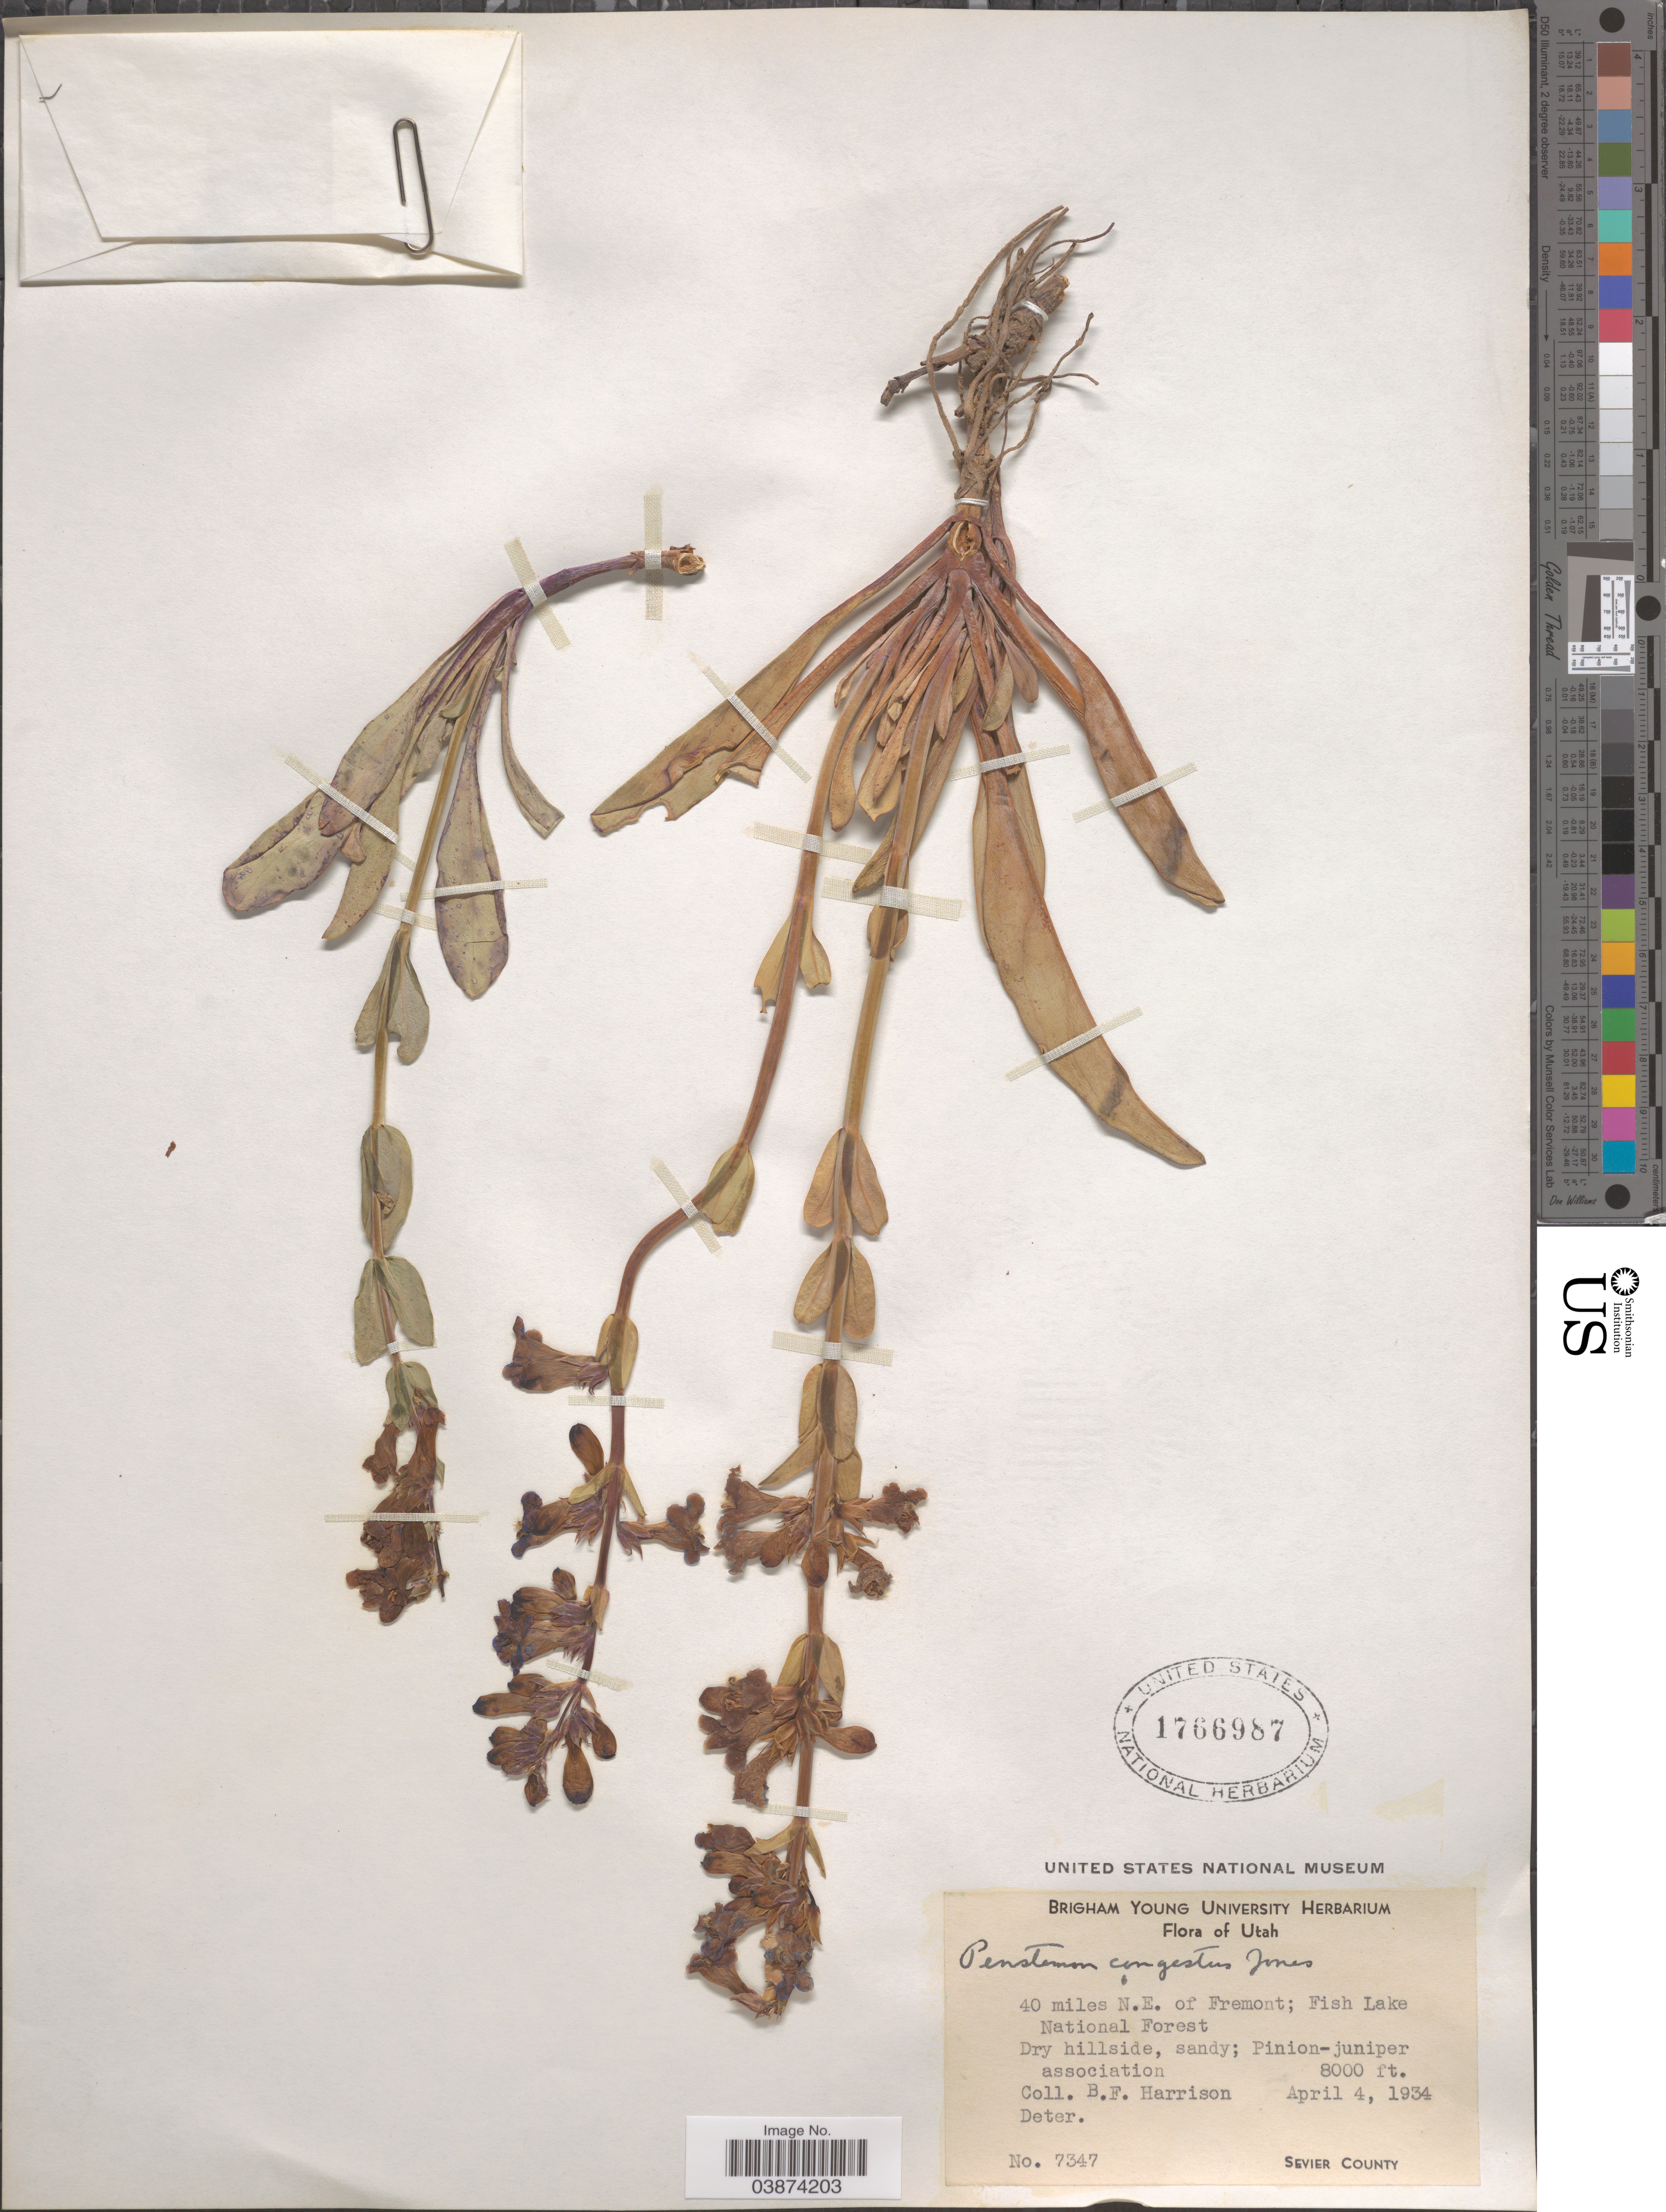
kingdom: Plantae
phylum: Tracheophyta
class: Magnoliopsida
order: Lamiales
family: Plantaginaceae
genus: Penstemon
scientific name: Penstemon congestus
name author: (M.E. Jones) Pennell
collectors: B. F. Harrison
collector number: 7347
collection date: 1934-04-04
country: United States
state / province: Utah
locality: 40 miles N.E. of Fremont; Fish Lake National Forest.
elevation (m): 2438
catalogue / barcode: US 1766987